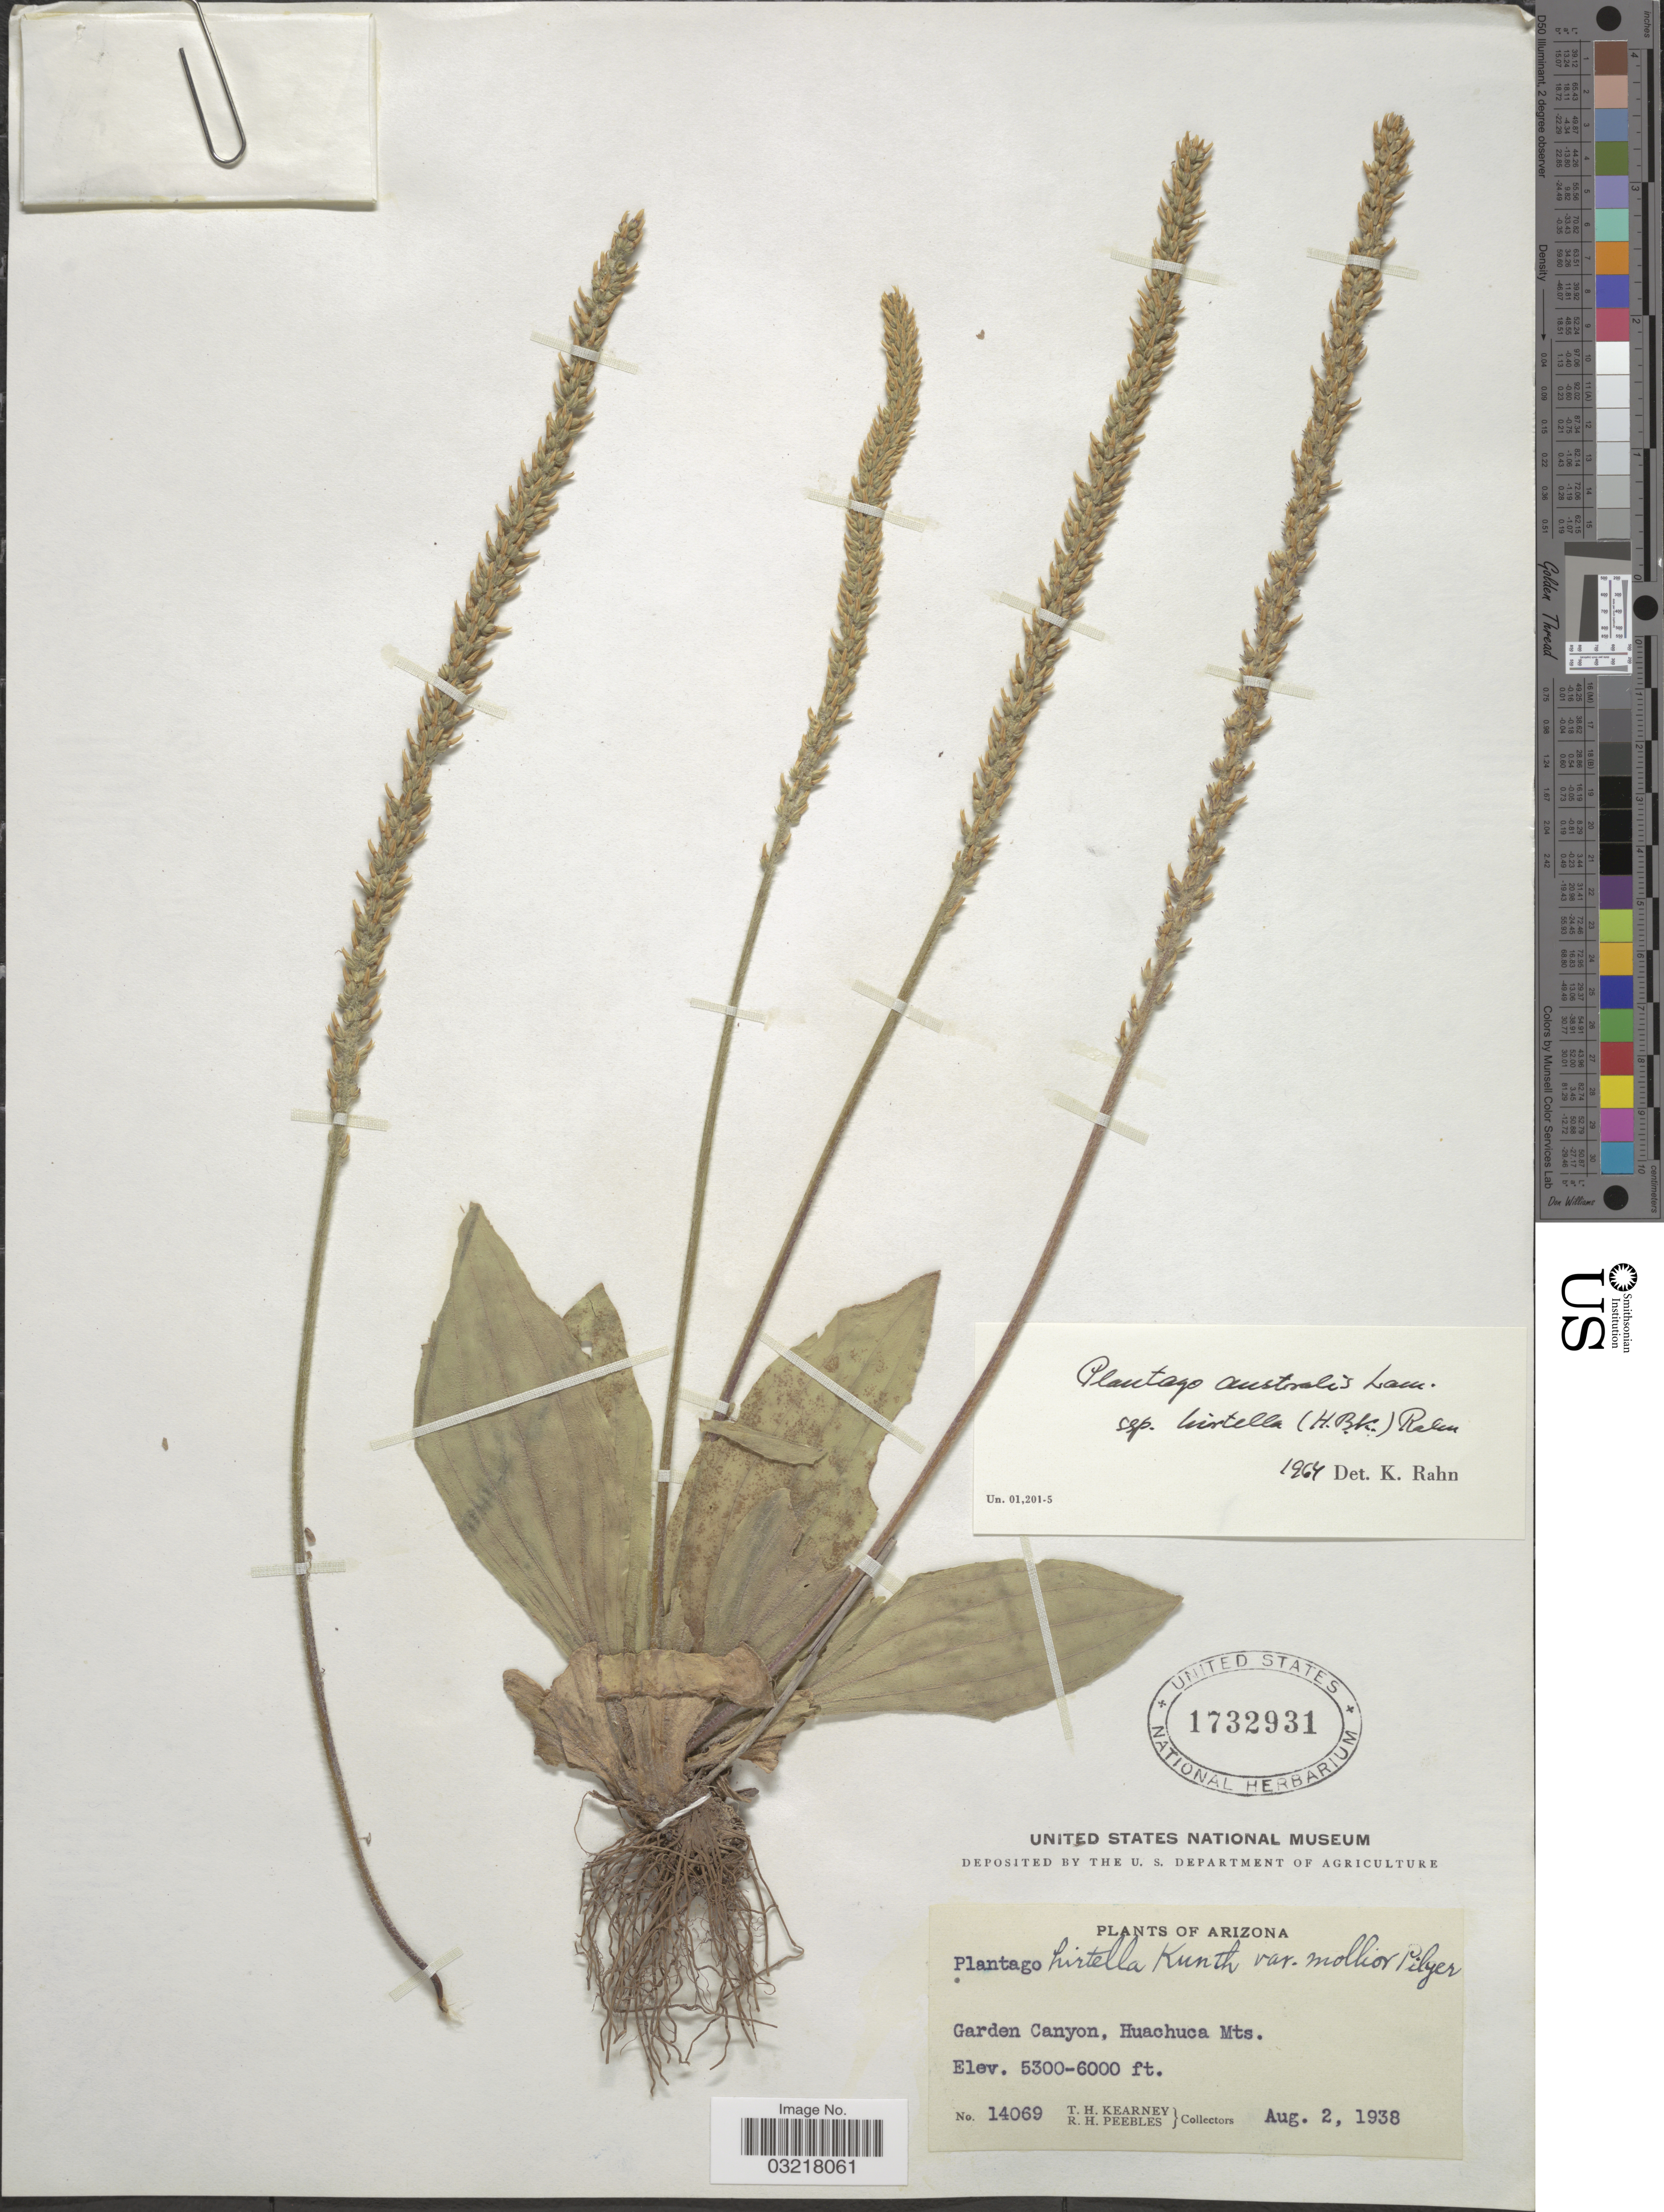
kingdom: Plantae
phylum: Tracheophyta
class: Magnoliopsida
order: Lamiales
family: Plantaginaceae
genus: Plantago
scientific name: Plantago australis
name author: Lam.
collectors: T. H. Kearney & R. H. Peebles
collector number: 14069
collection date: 1938-08-02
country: United States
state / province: Arizona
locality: Garden Canyon, Huachuca Mts.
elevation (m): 1615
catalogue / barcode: US 1732931